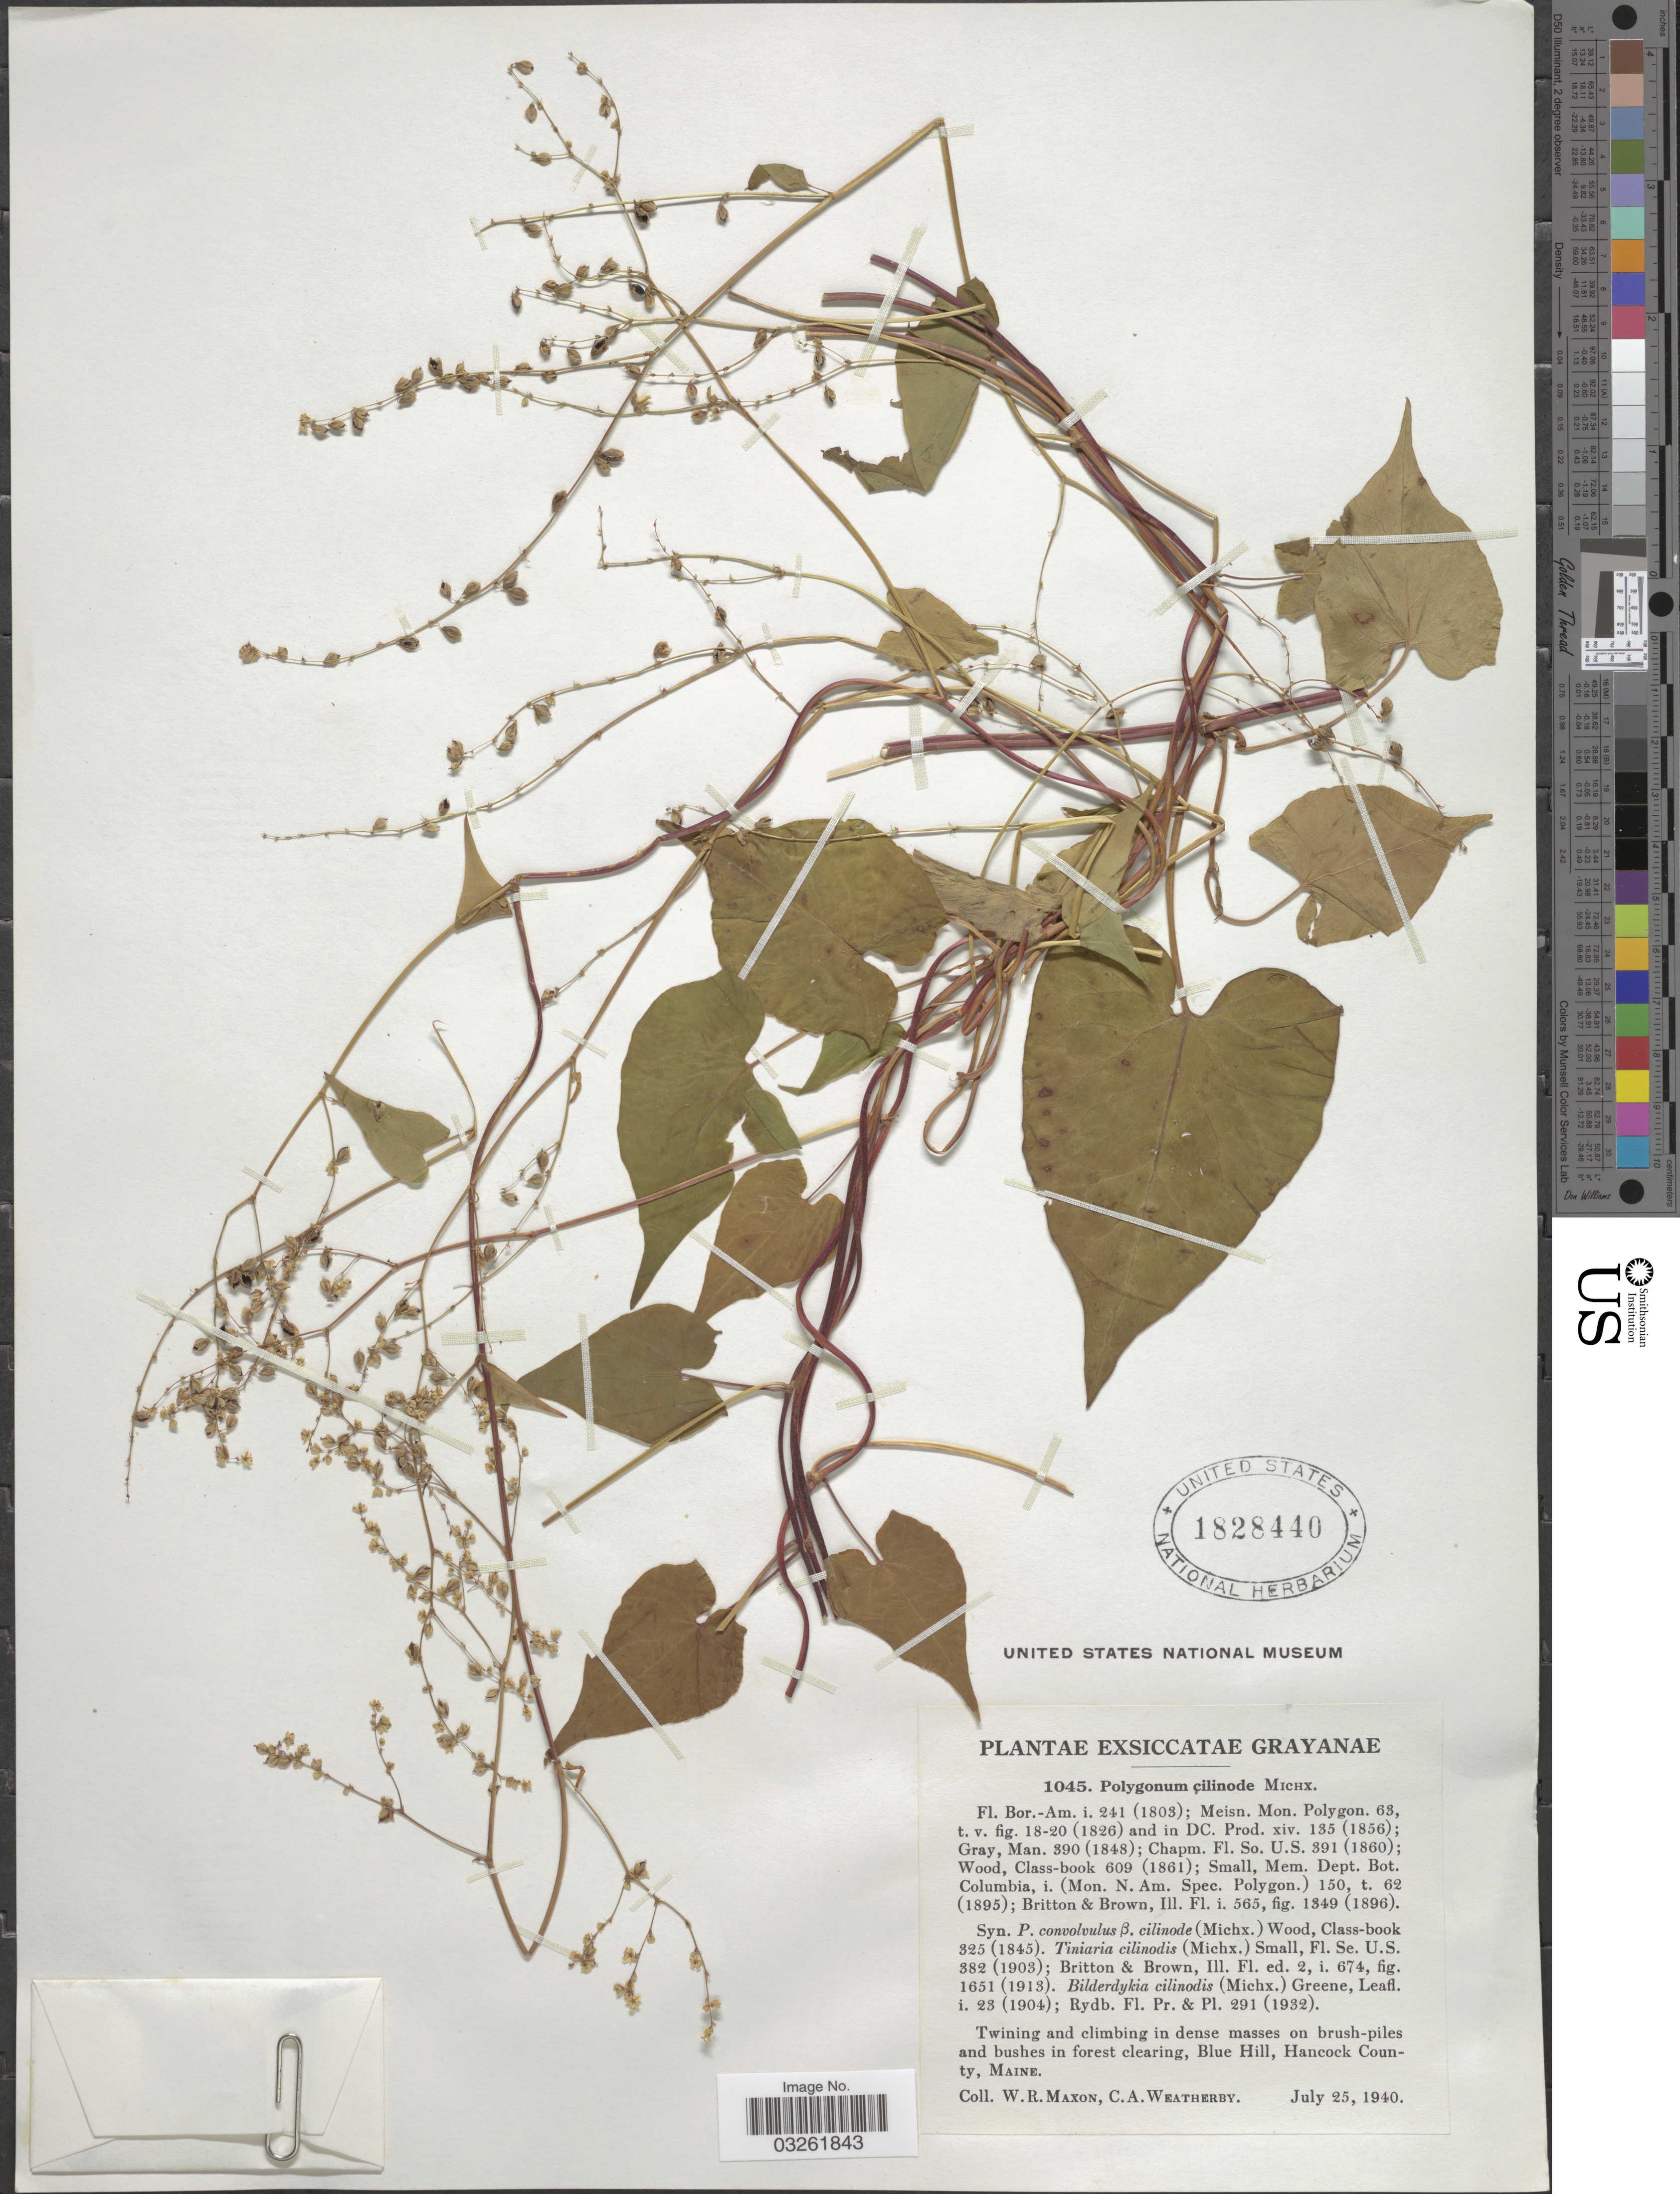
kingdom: Plantae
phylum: Tracheophyta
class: Magnoliopsida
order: Caryophyllales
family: Polygonaceae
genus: Fallopia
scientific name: Fallopia cilinodis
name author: (Michx.) Holub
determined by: Strong, M. T., (US), Smithsonian Institution - National Museum of Natural History (UNITED STATES)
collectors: W. R. Maxon & C. A. Weatherby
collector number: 1045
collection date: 1940-07-25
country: United States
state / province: Maine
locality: Twinning and climbing in dense masses on brush-piles and bushes in forest clearing, Blue Hill, Hancock County.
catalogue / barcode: US 1828440